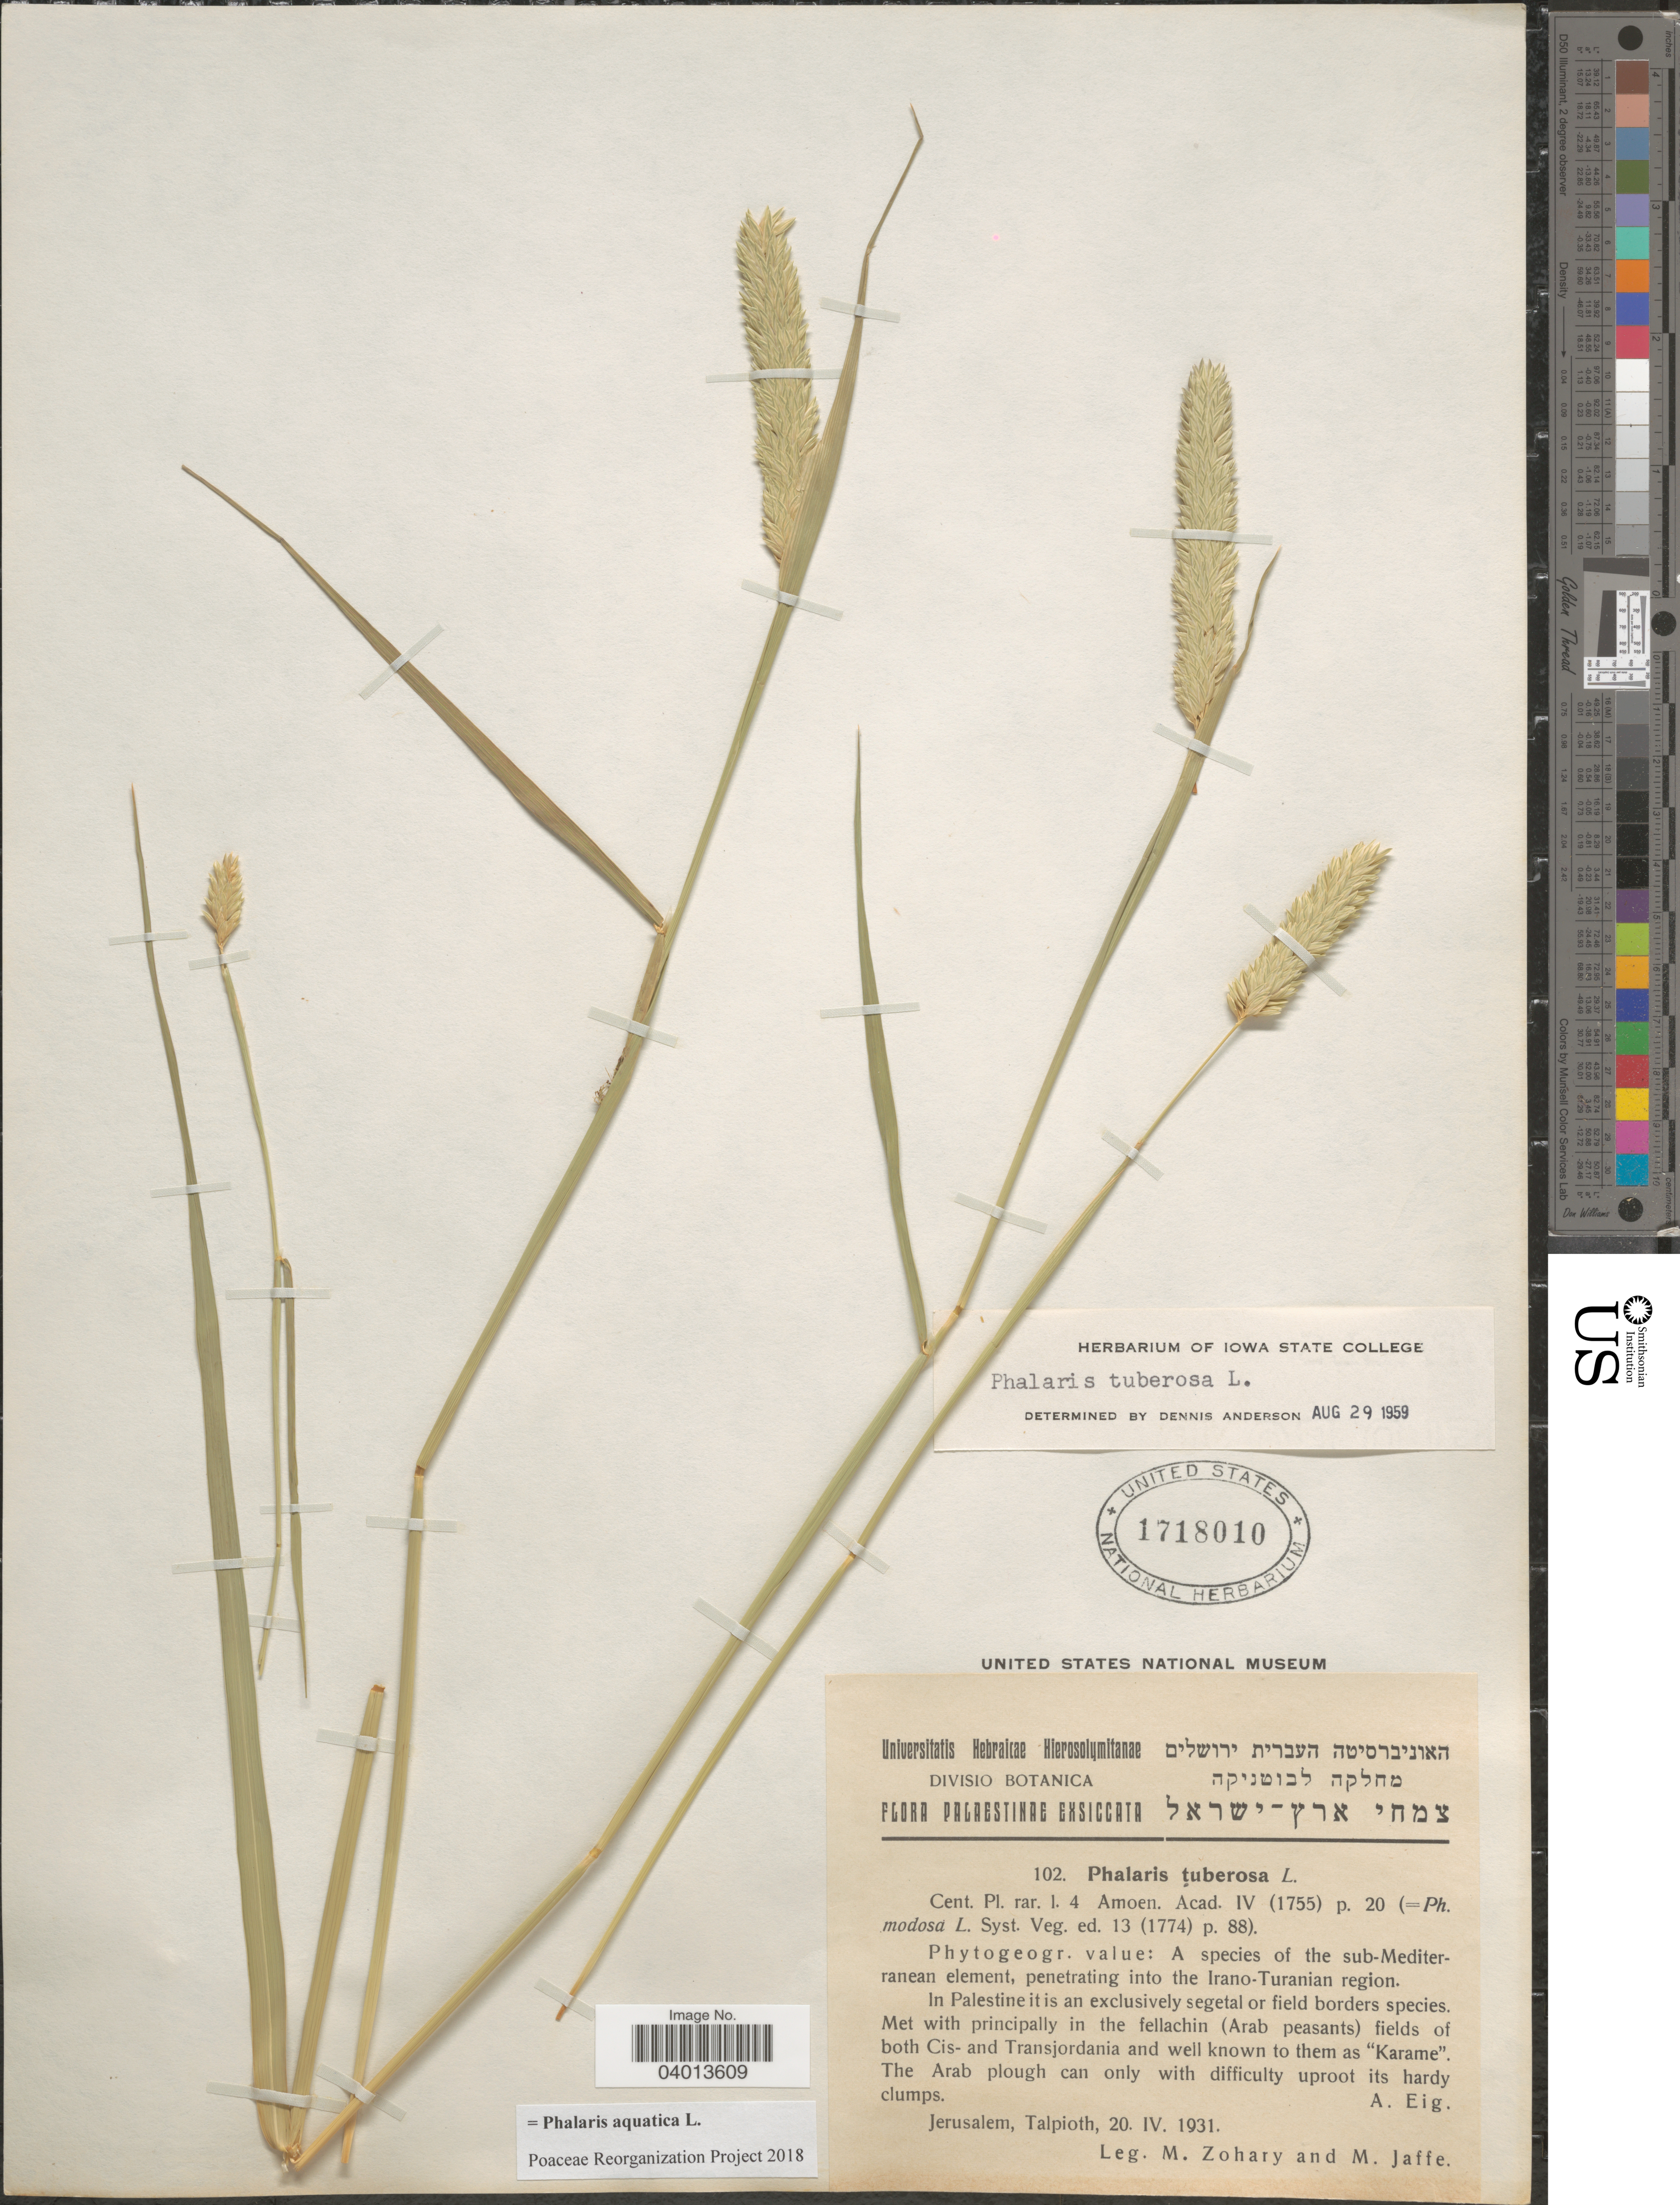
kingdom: Plantae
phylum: Tracheophyta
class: Liliopsida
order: Poales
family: Poaceae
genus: Phalaris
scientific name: Phalaris aquatica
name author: L.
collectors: M. Zohary & M. Jaffe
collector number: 102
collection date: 1931-04-20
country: Israel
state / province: Jerusalem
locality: Palaestinae. Talpioth.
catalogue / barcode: US 1718010